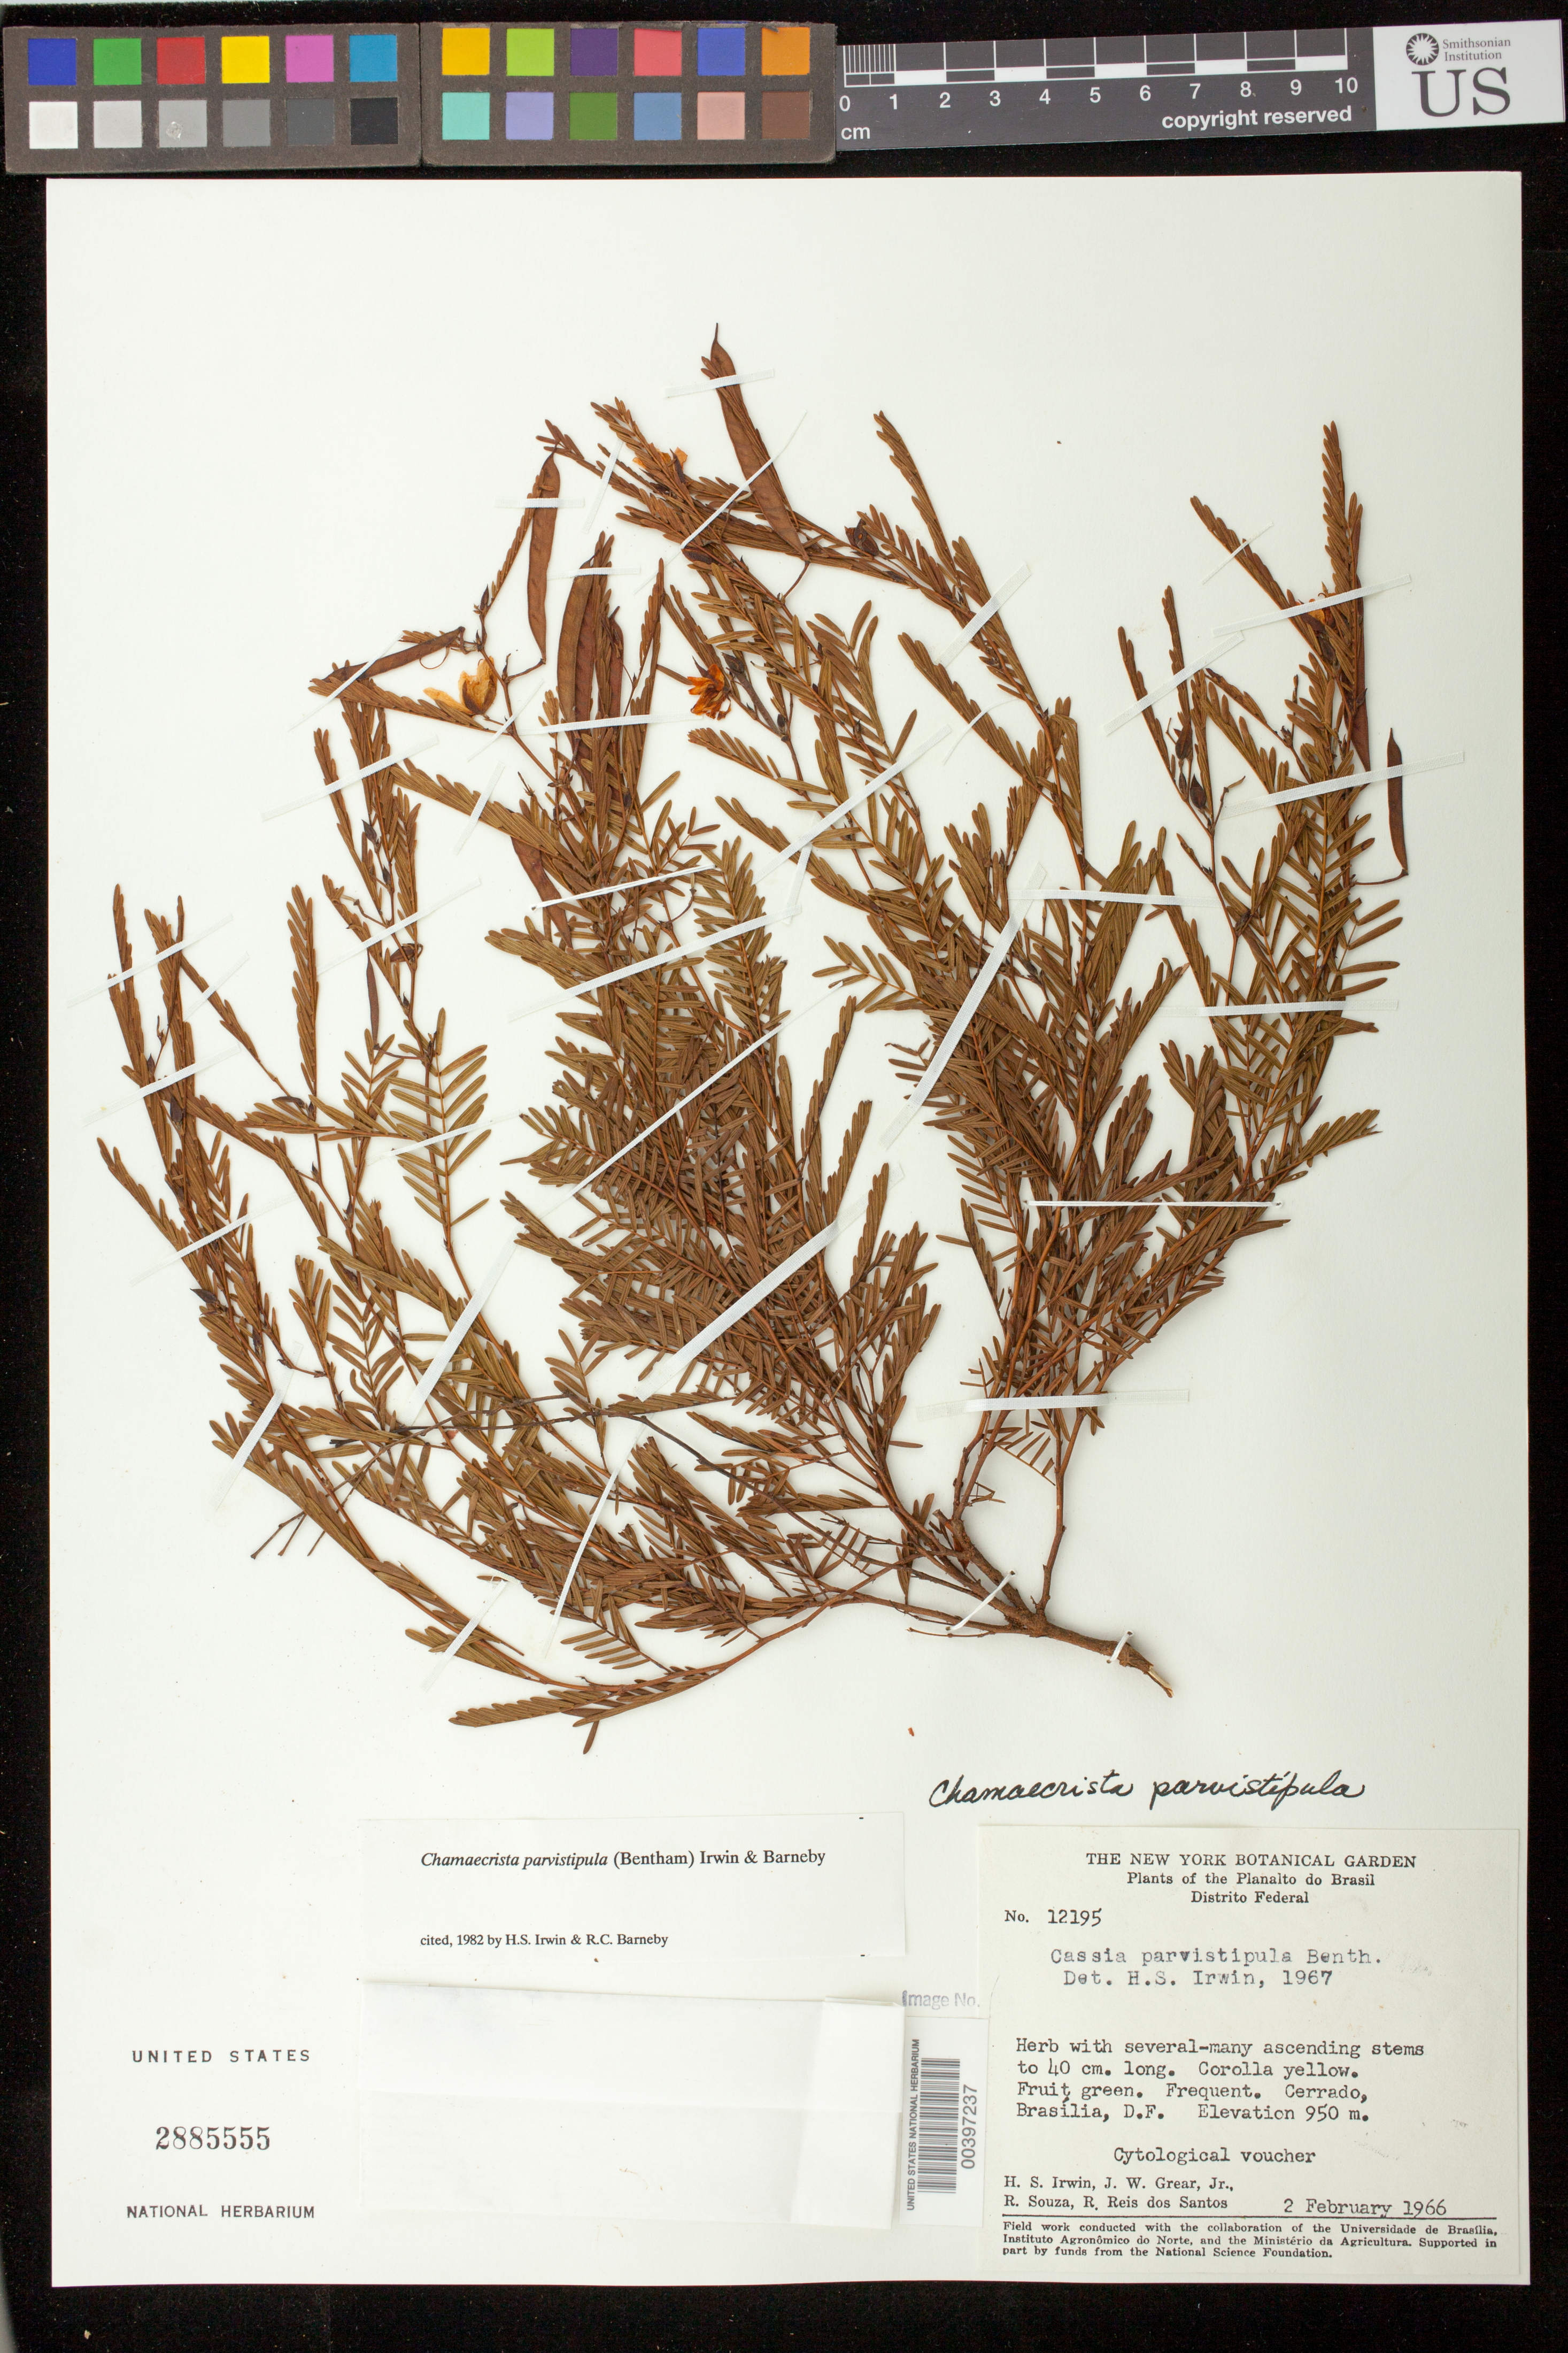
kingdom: Plantae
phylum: Tracheophyta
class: Magnoliopsida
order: Fabales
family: Fabaceae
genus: Chamaecrista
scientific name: Chamaecrista parvistipula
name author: (Benth.) H.S. Irwin & Barneby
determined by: Irwin, Howard S.; Barneby, R. C.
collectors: H. Irwin, J. W. Grear, R. Souza & R. G. P. Santos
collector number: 12195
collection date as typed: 02 Feb 1966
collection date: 1966-02-02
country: Brazil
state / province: Distrito Federal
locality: Brasilia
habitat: Cerrado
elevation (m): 950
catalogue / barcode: US 2885555